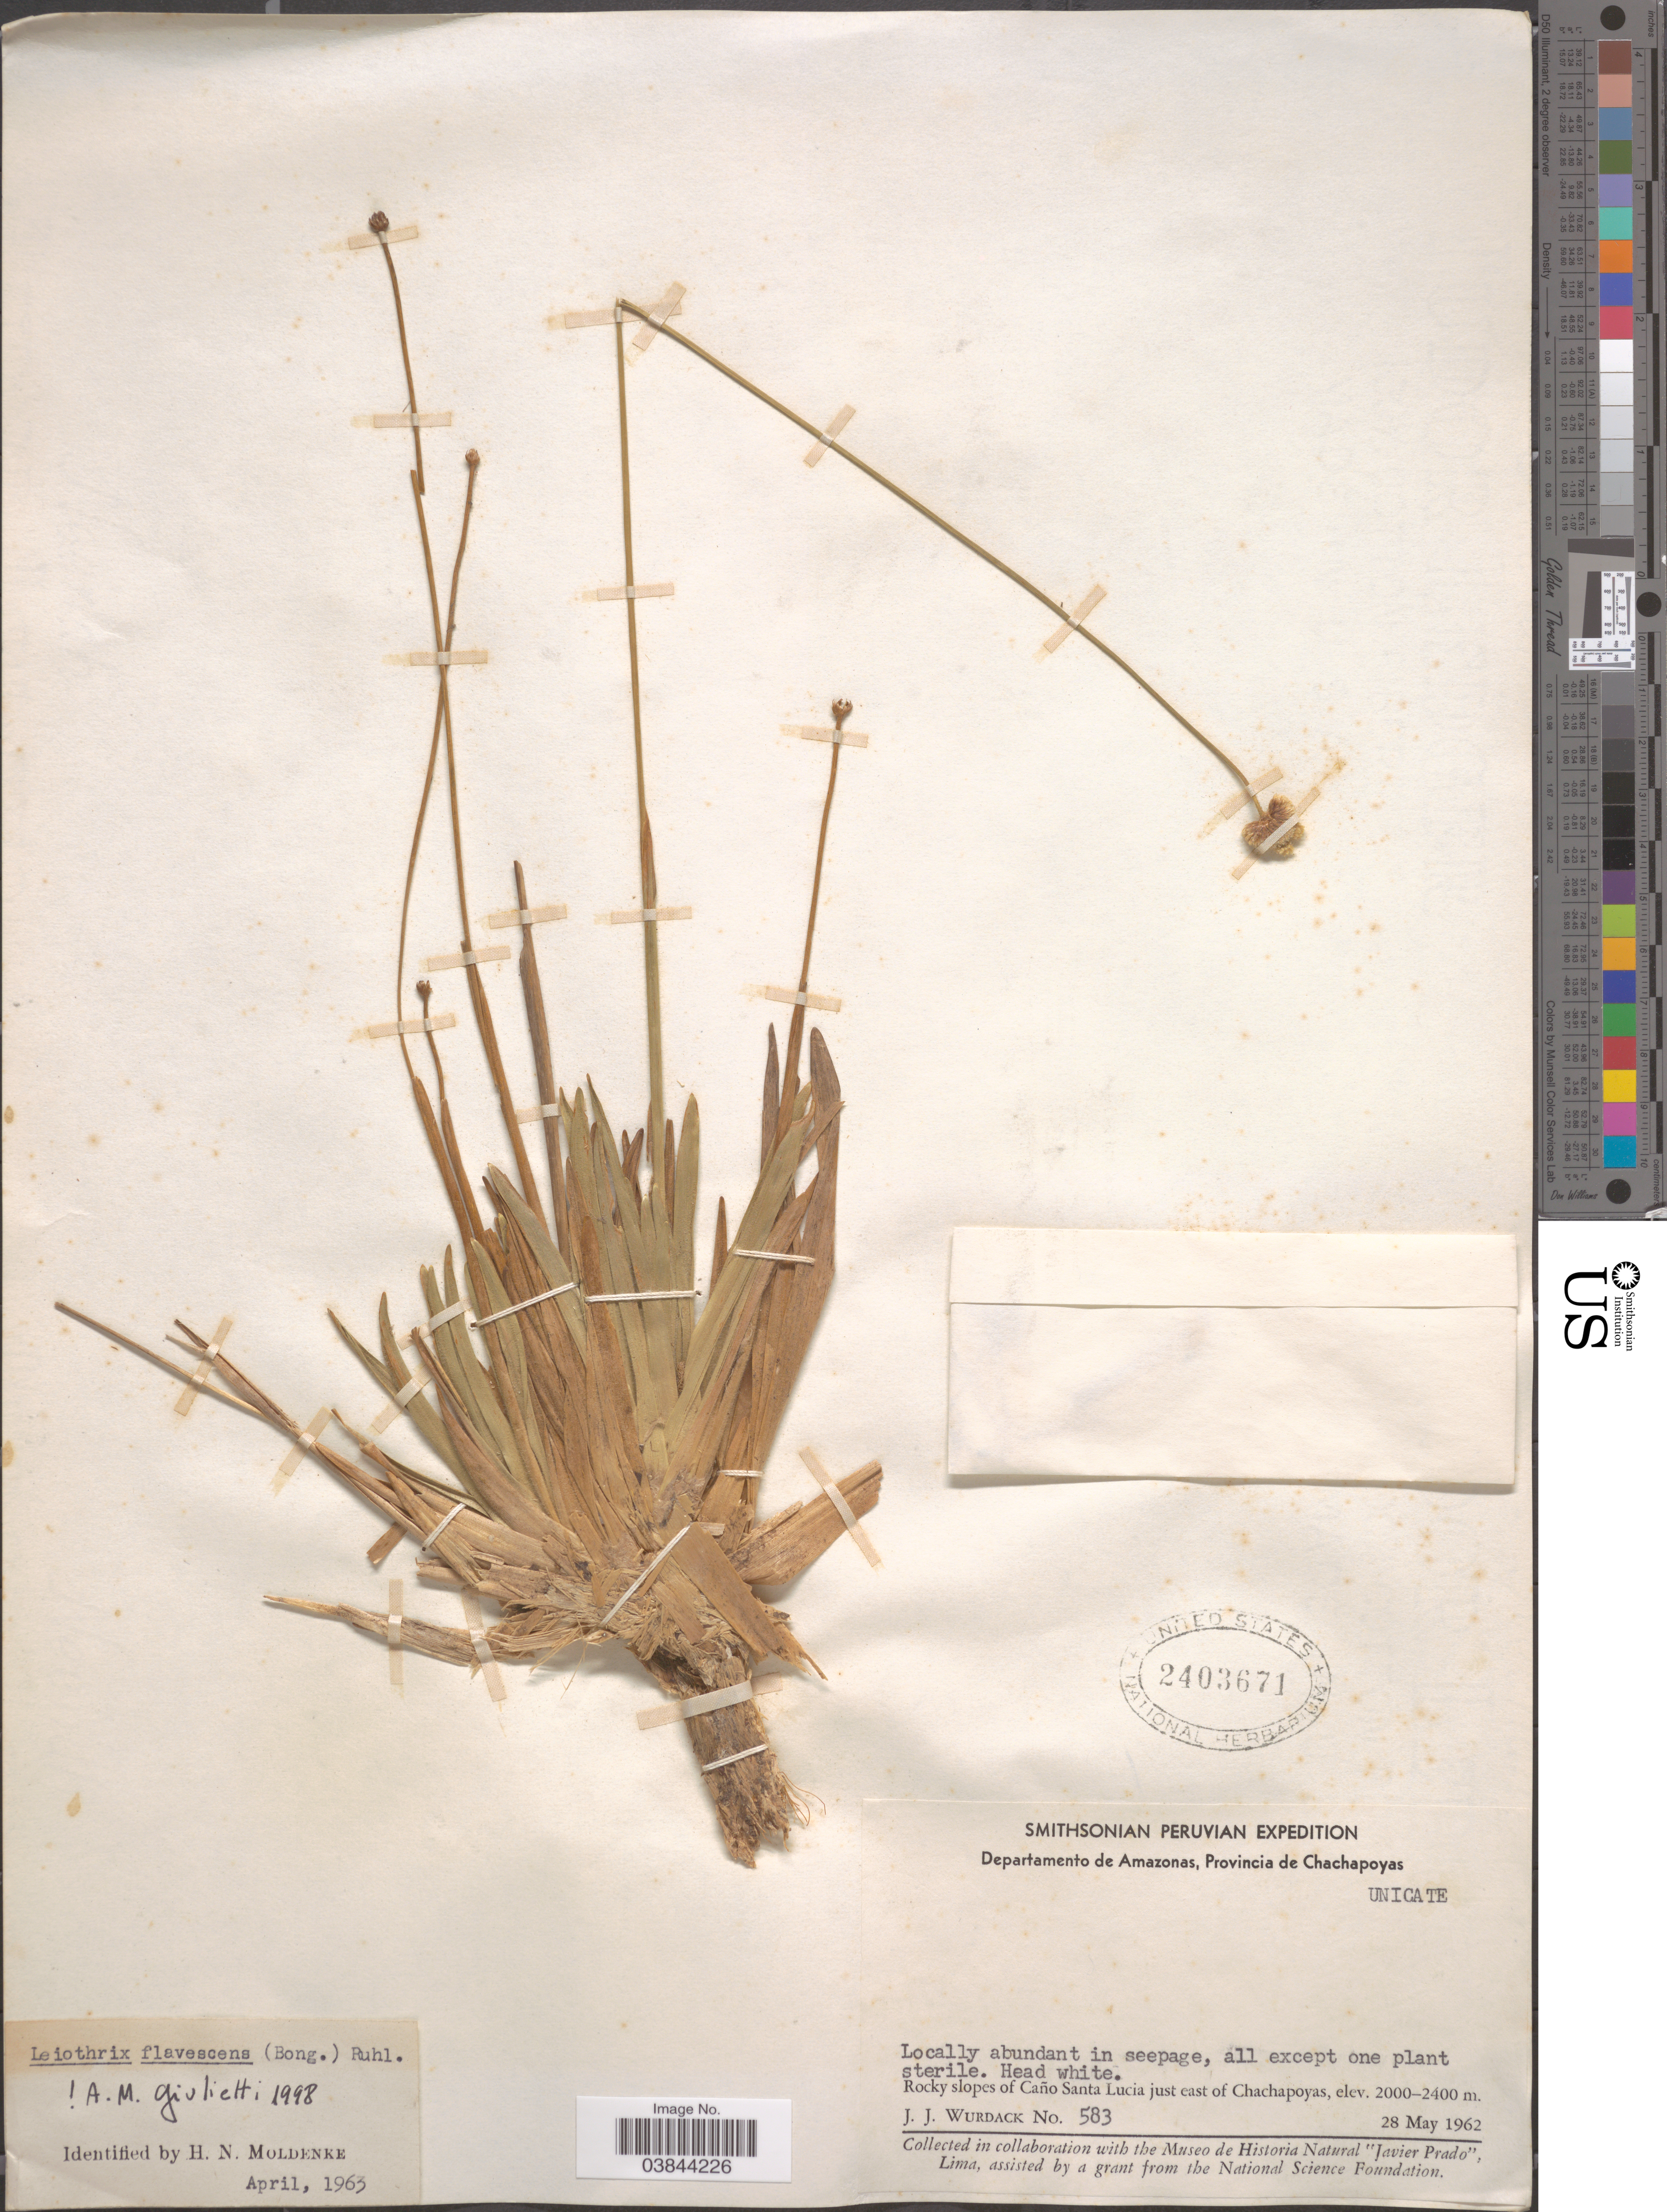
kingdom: Plantae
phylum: Tracheophyta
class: Liliopsida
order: Poales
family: Eriocaulaceae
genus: Leiothrix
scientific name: Leiothrix flavescens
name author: (Bong.) Ruhland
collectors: J. J. Wurdack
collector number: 583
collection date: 1962-05-28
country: Peru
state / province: Amazonas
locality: Departamento de Amazonas, Provincia de Chachapoyas. Rocky slopes of Caño Santa Lucia just east of Chachapoyas.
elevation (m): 2000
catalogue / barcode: US 2403671